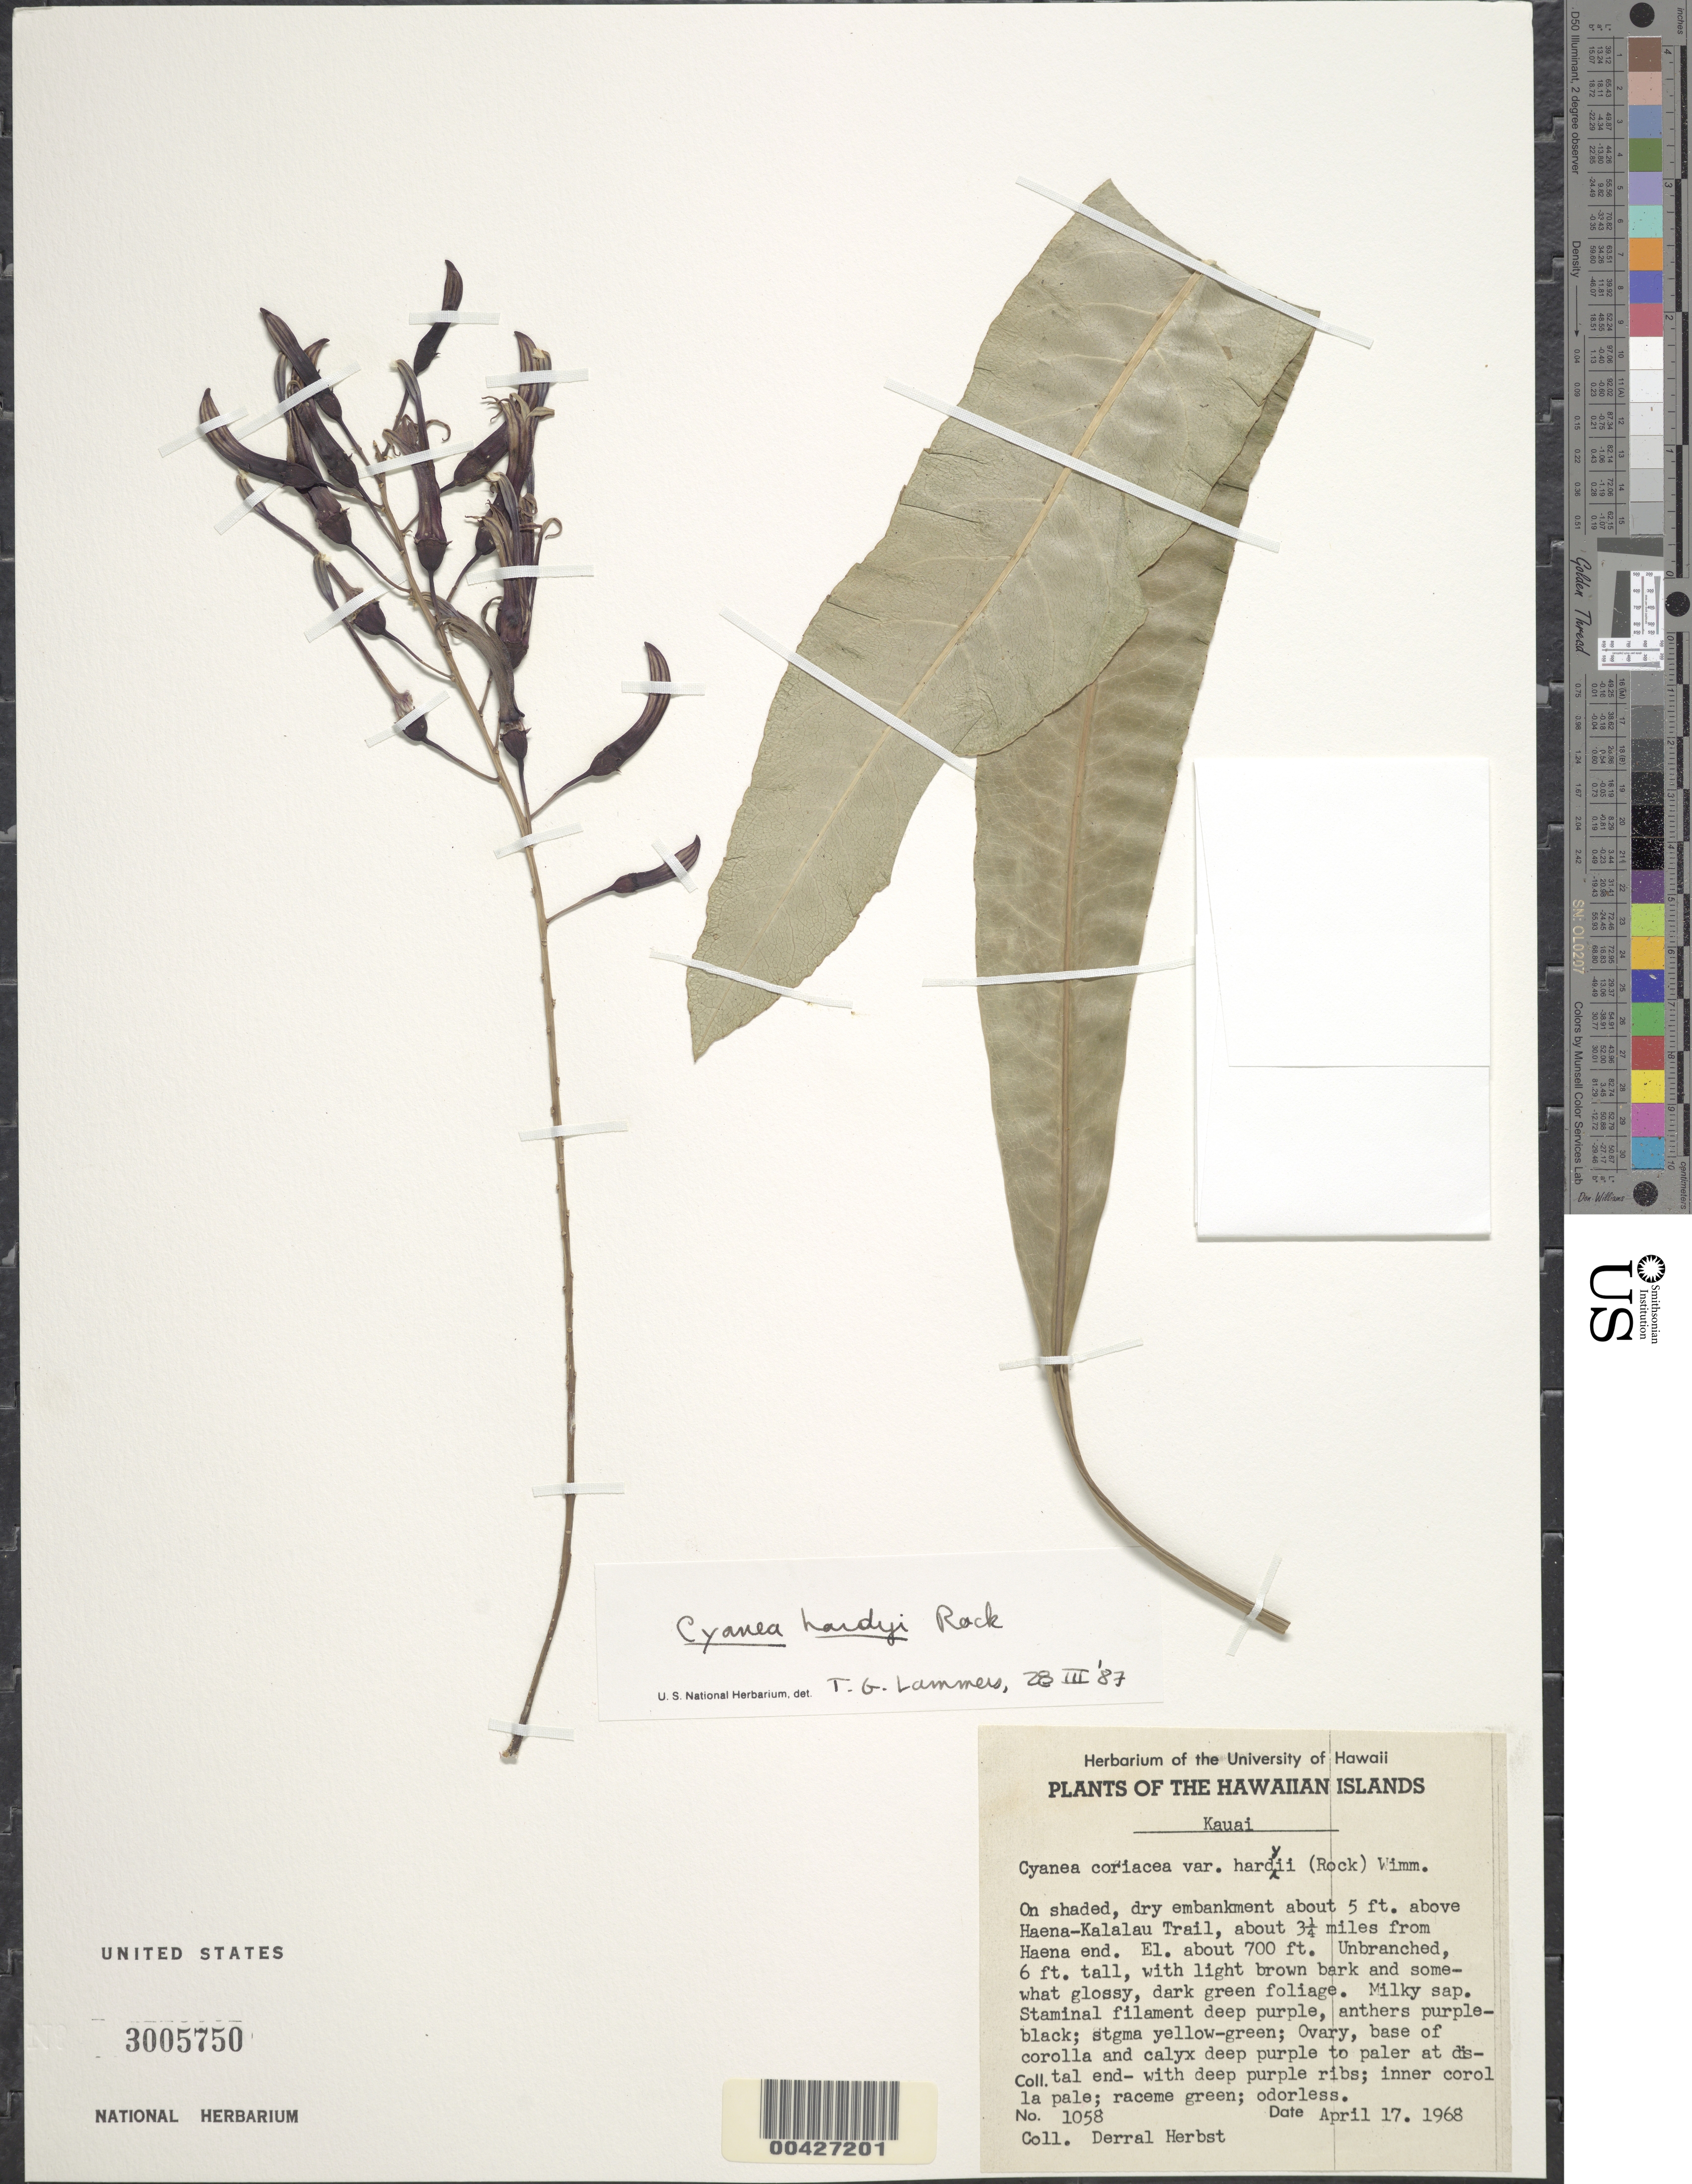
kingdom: Plantae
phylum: Tracheophyta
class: Magnoliopsida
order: Asterales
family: Campanulaceae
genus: Cyanea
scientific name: Cyanea hardyi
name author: Rock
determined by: Lammers, T. G.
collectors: D. R. Herbst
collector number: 1058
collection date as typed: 17 Apr 1968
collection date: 1968-04-17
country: United States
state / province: Hawaii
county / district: Kauai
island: Kaua'i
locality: On shaded dry embankment about 5 ft above Haena-Kalalau Trail, about 3 1/4 mi from Haena end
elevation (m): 213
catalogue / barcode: US 3005750